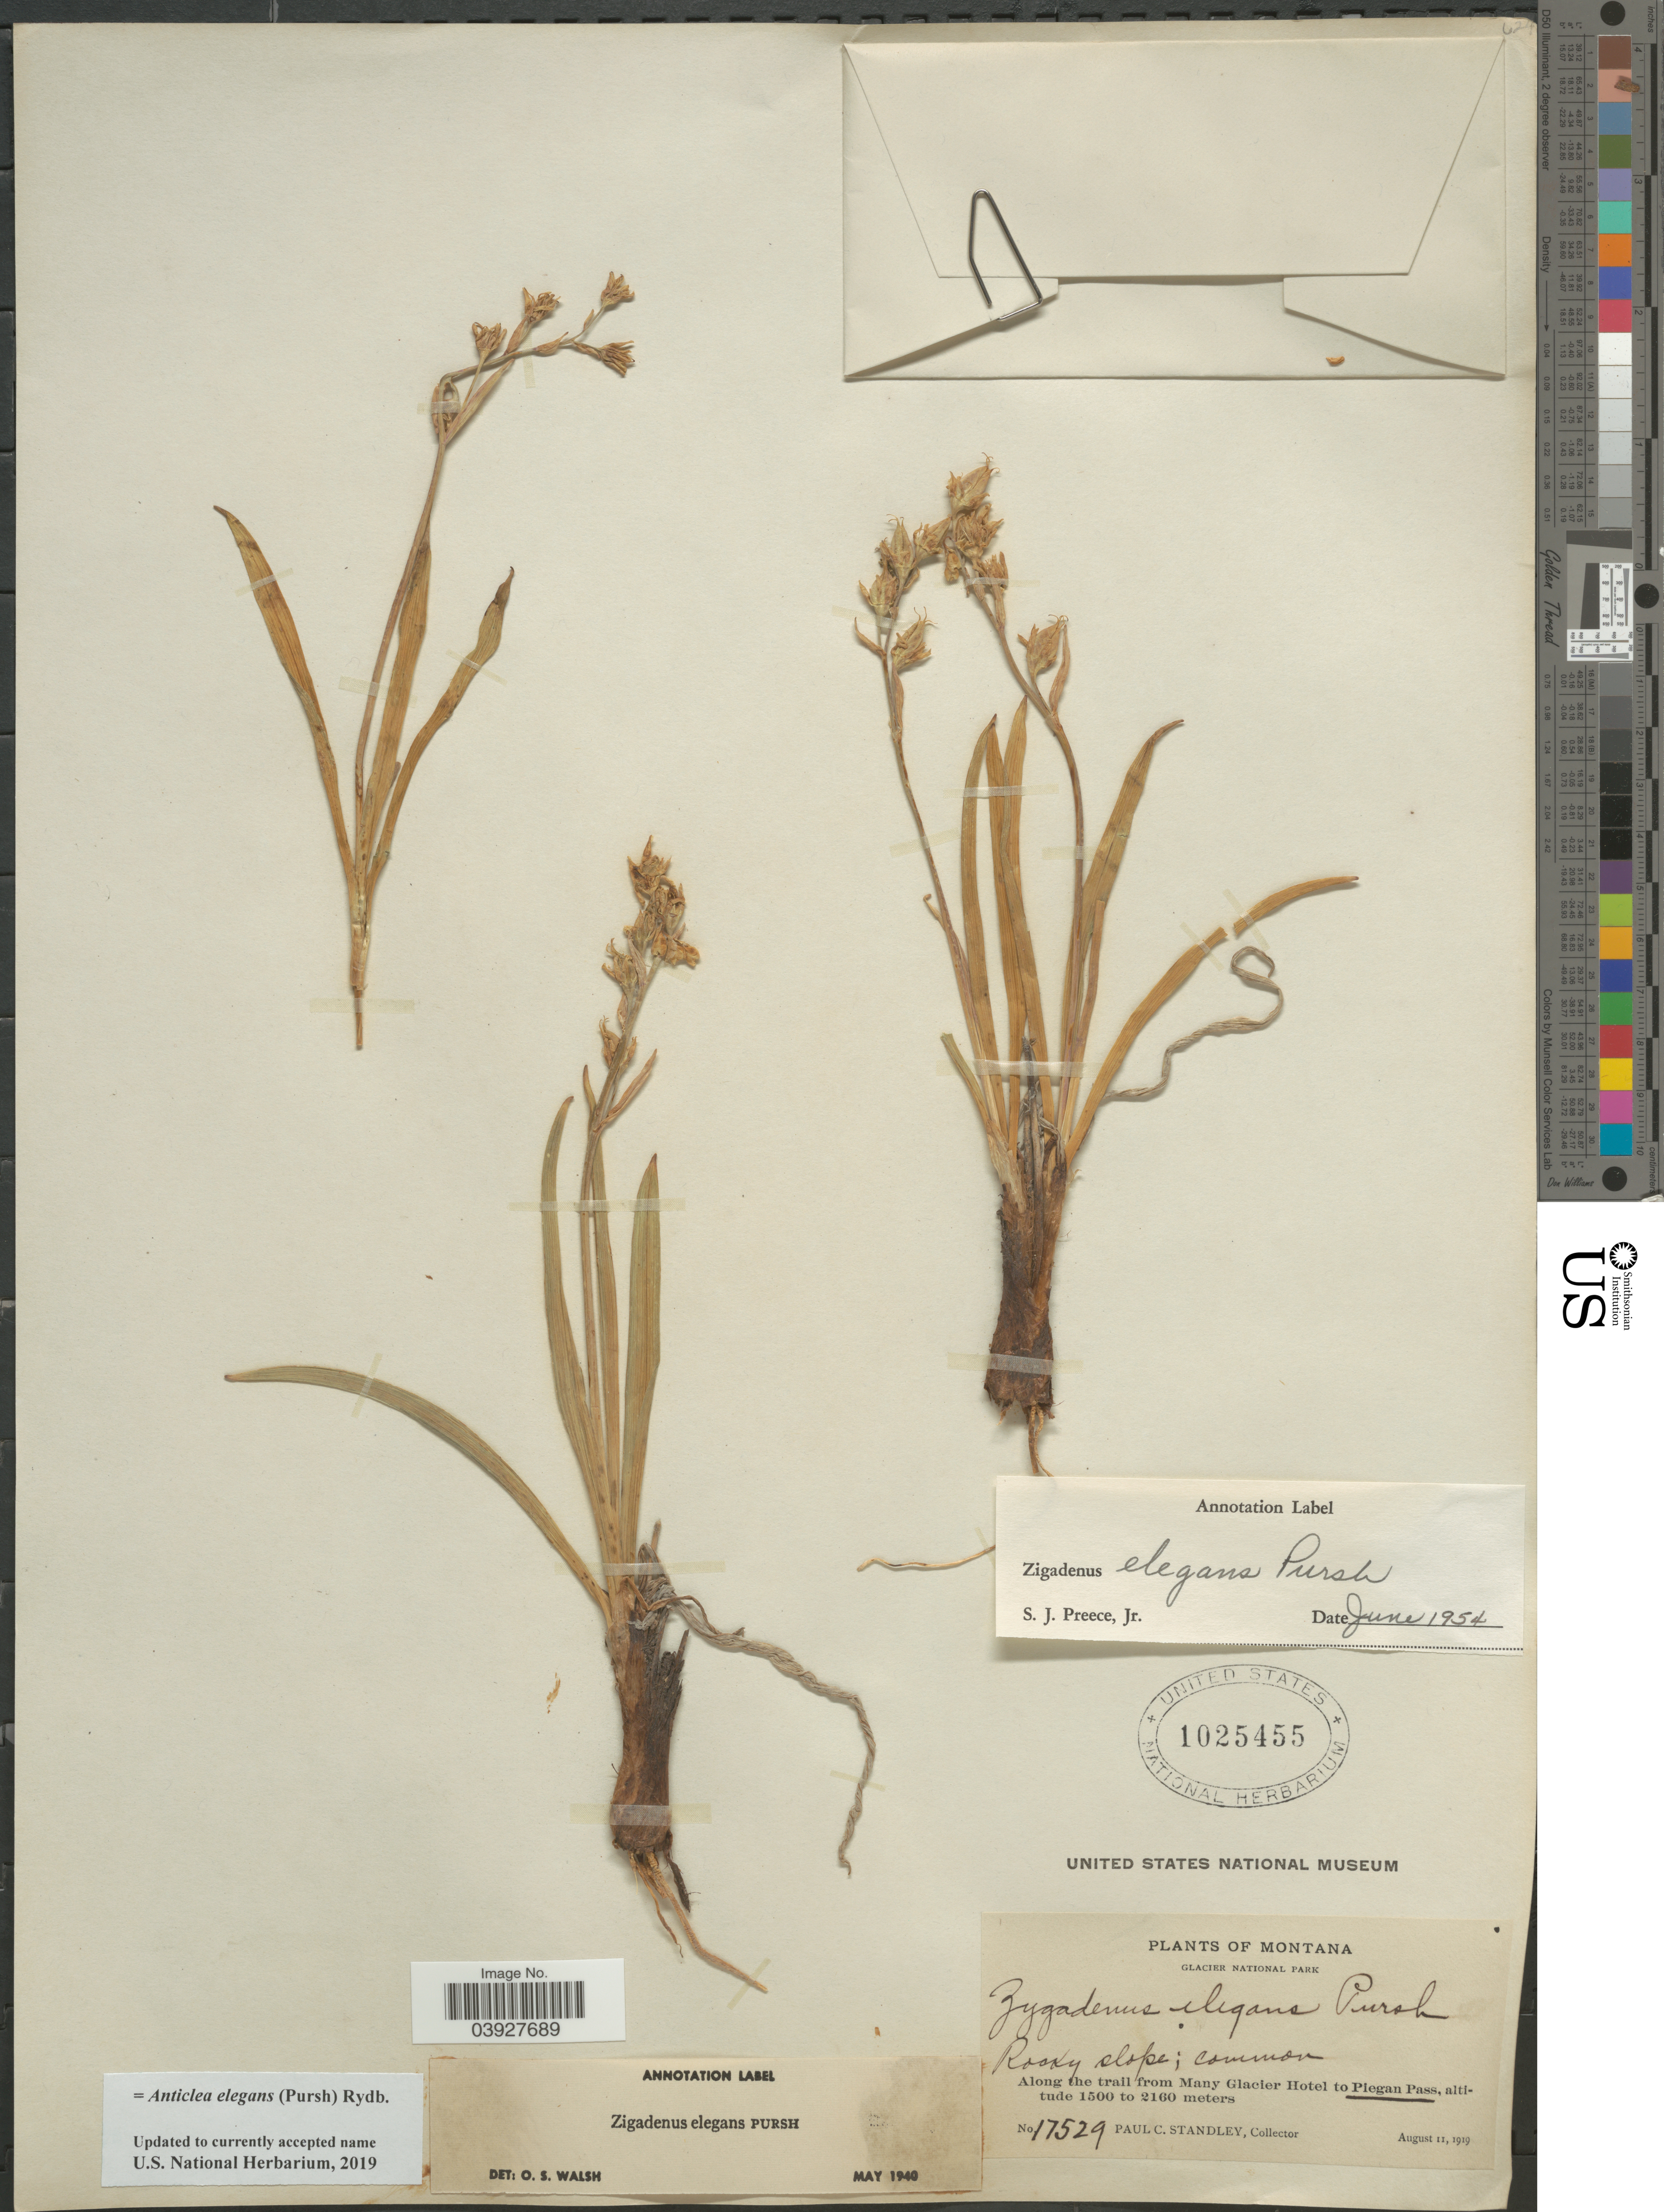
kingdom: Plantae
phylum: Tracheophyta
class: Liliopsida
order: Liliales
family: Melanthiaceae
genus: Anticlea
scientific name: Anticlea elegans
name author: (Pursh) Rydb.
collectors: P. C. Standley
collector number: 17529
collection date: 1919-08-11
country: United States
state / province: Montana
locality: Glacier National Park. Rocky slope; Along the trail from Many Glacier Hotel to Piegan Pass.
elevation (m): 1500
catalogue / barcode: US 1025455